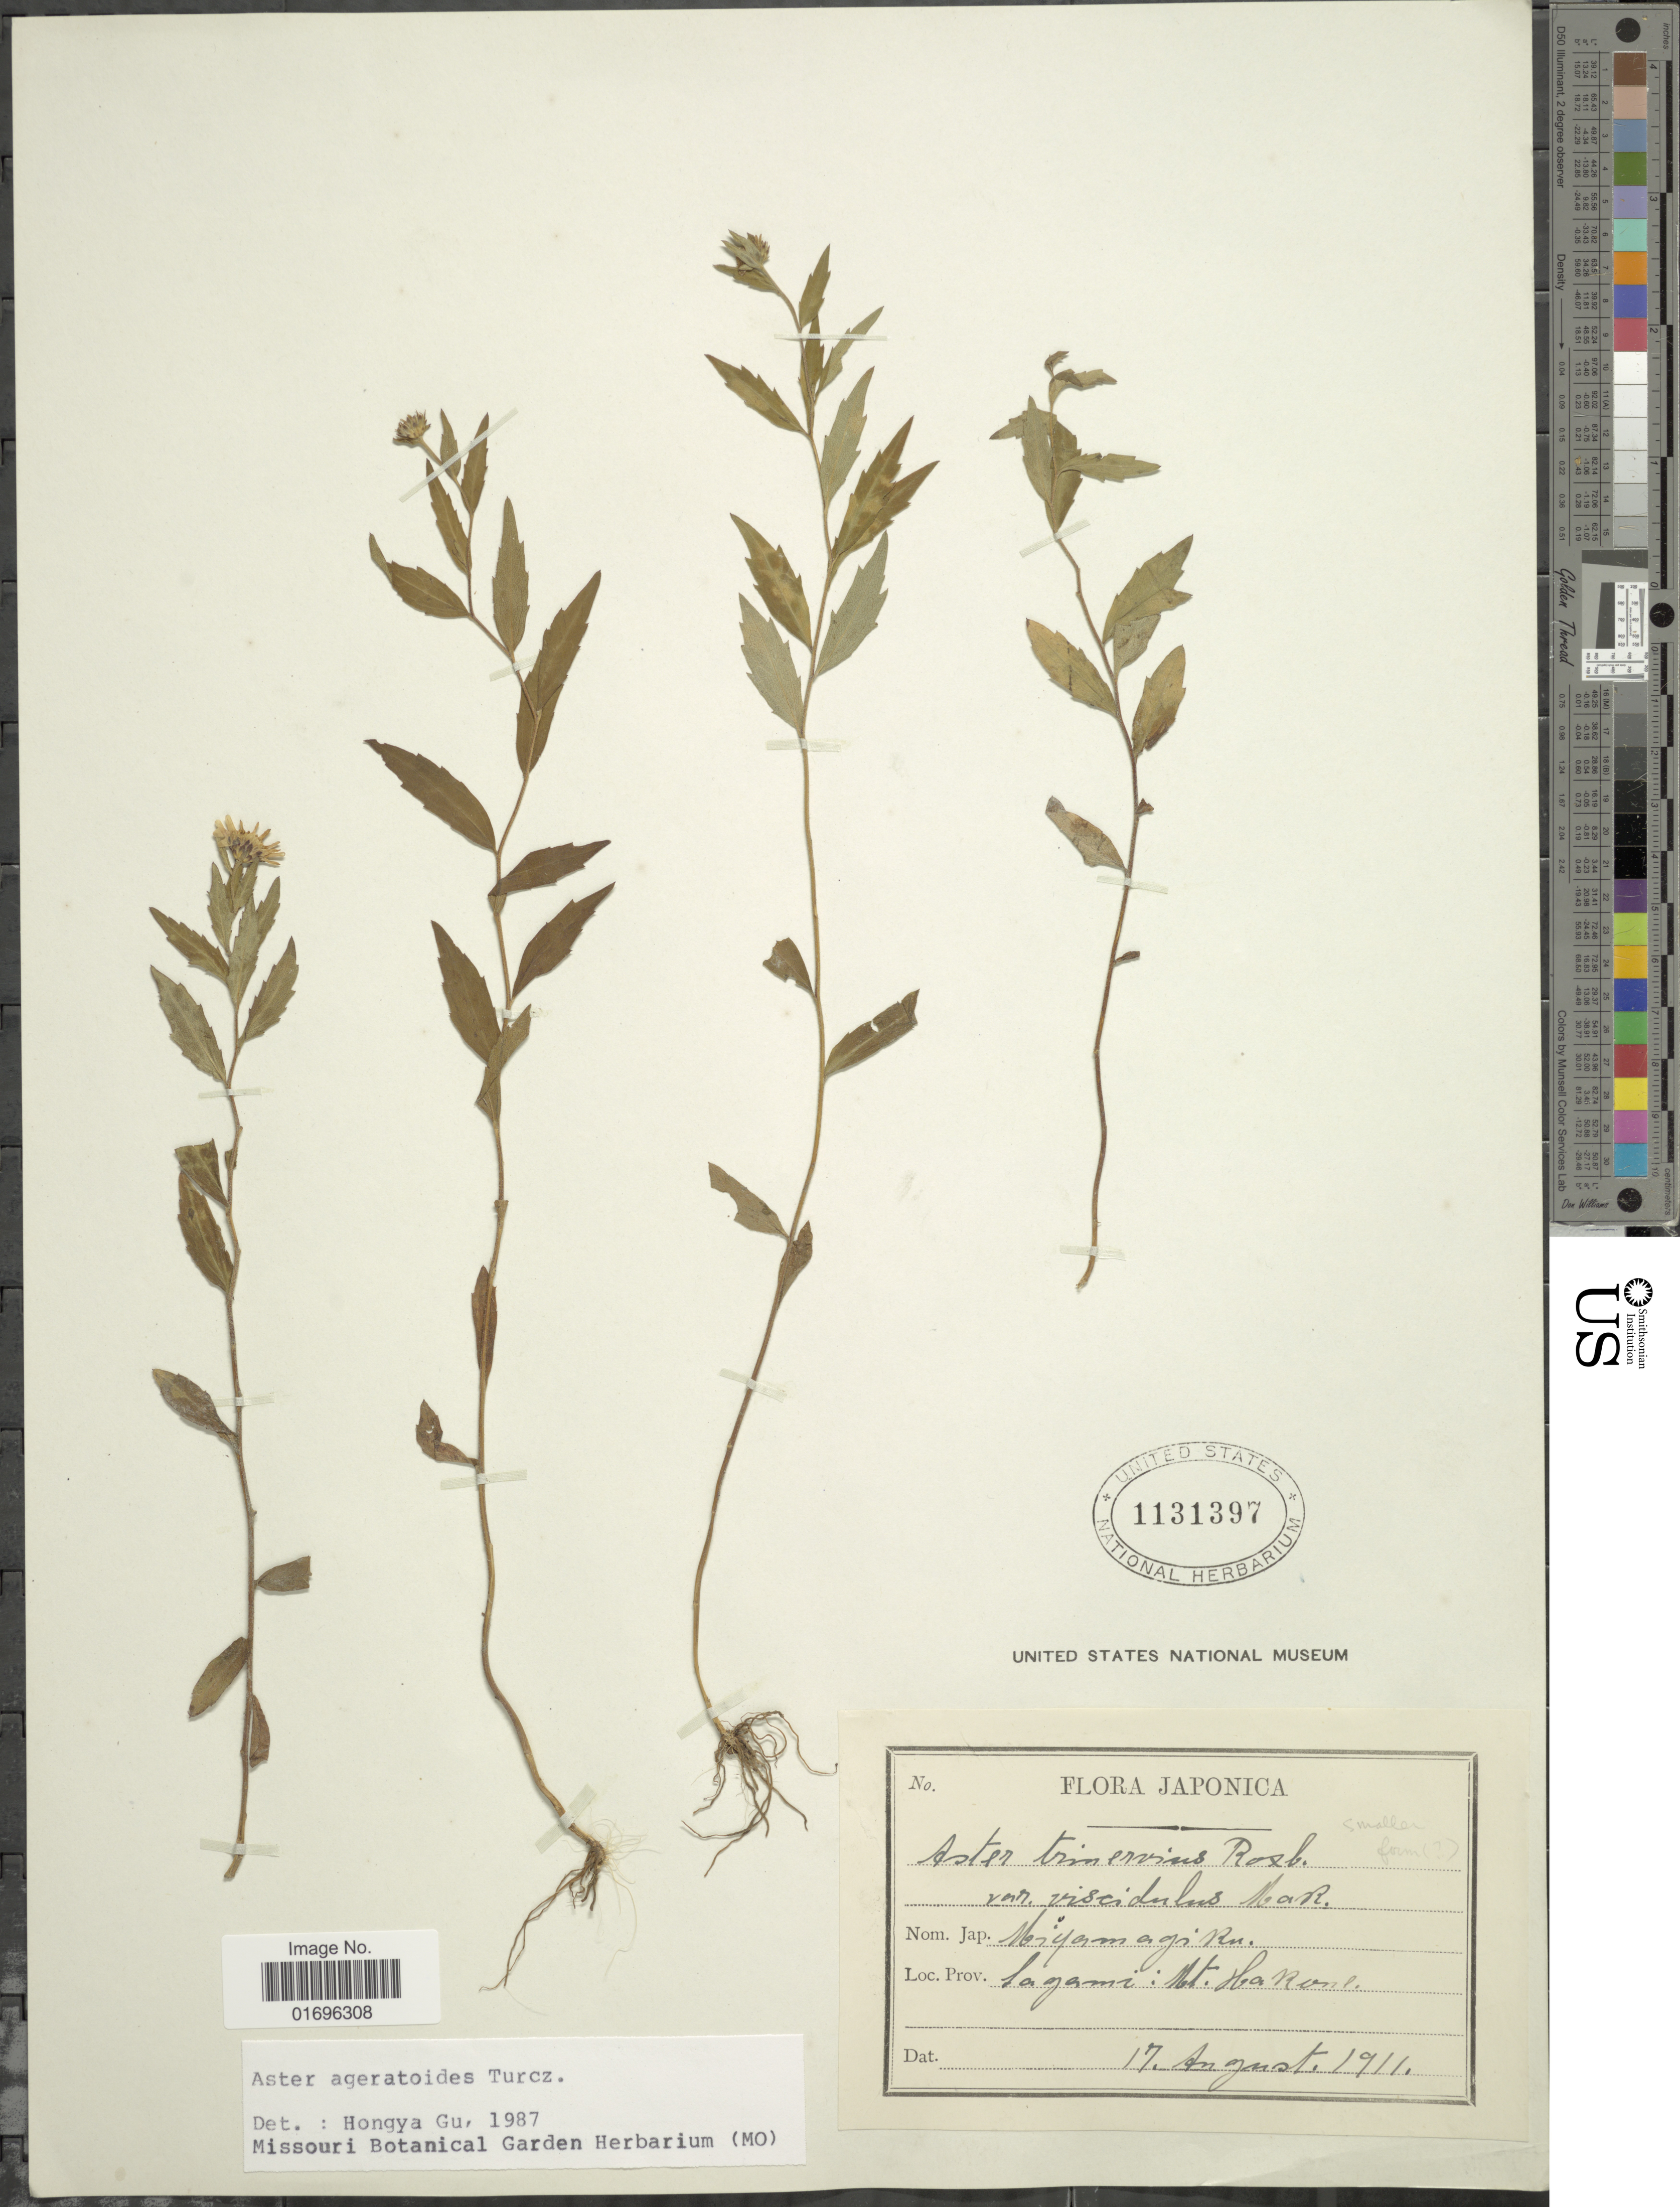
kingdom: Plantae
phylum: Tracheophyta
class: Magnoliopsida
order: Asterales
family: Asteraceae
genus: Aster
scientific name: Aster ageratoides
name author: Turcz.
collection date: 1911-08-17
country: Japan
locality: Japonica. Sagami: Mt. Harone.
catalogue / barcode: US 1131397